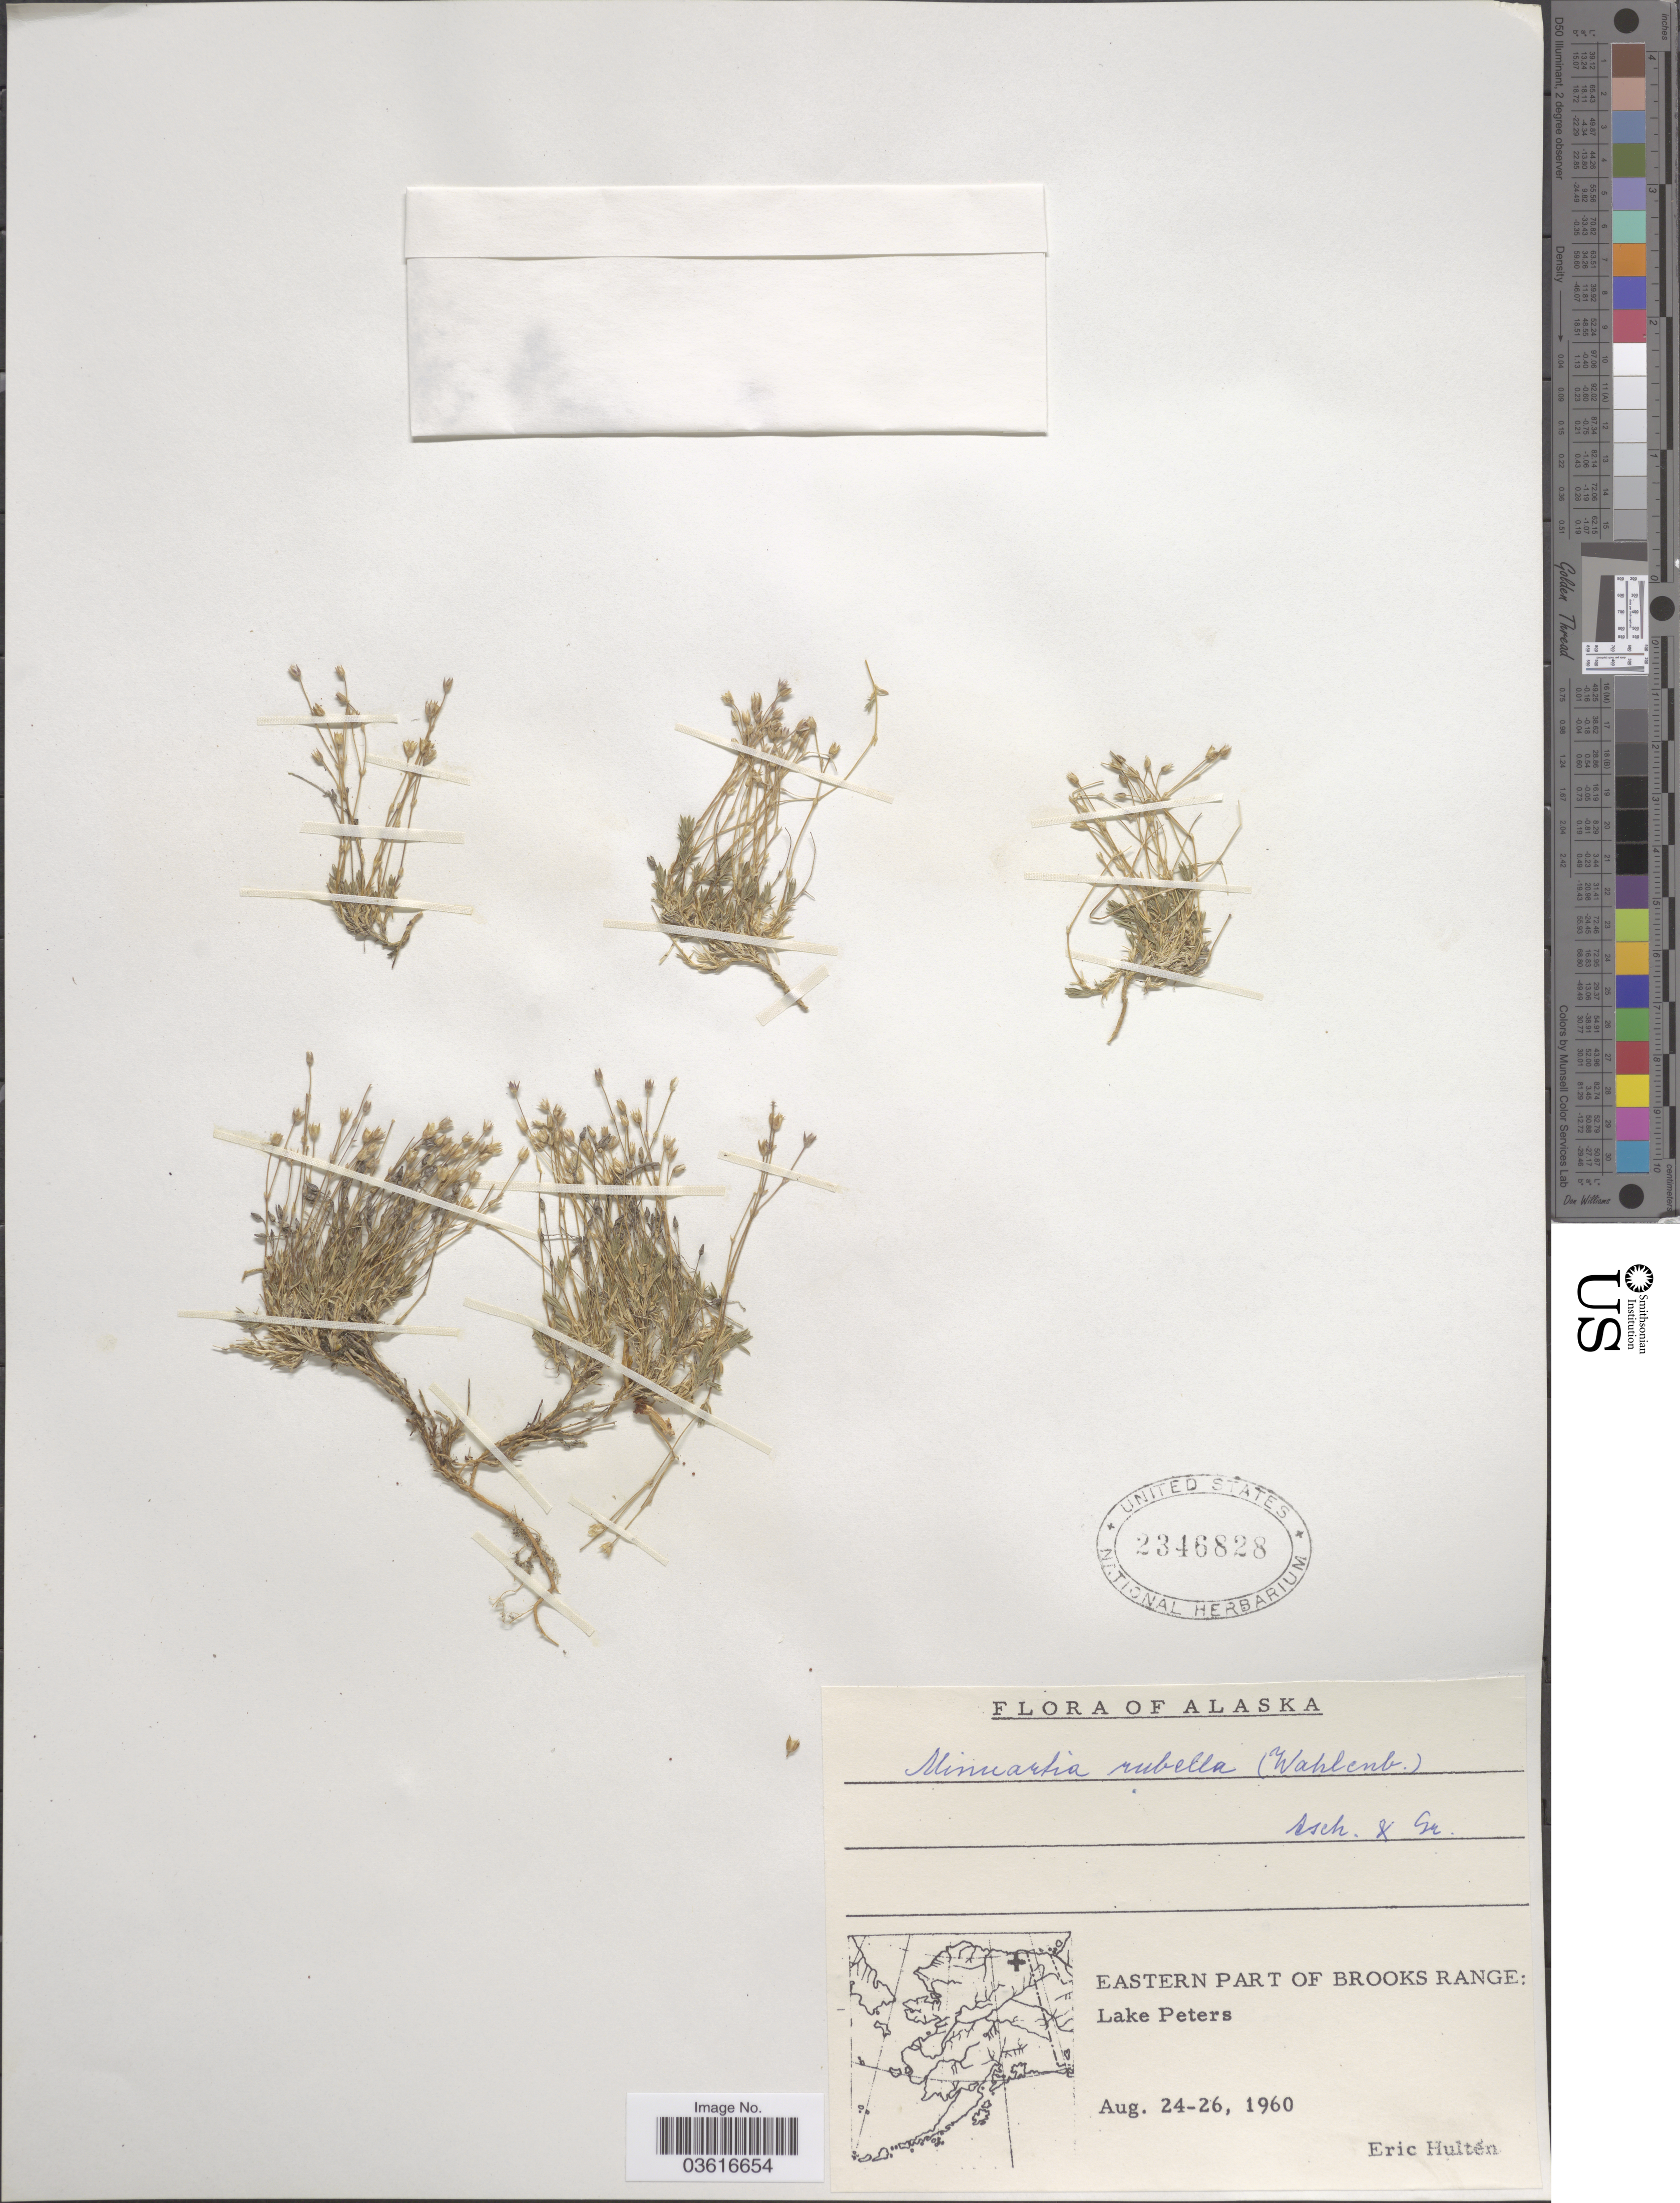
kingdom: Plantae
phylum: Tracheophyta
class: Magnoliopsida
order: Caryophyllales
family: Caryophyllaceae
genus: Minuartia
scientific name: Minuartia rubella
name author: (Wahlenb.) Hiern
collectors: E. G. Hultén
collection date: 1960-08-24/1960-08-26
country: United States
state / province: Alaska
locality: Eastern Part of Brooks Range: Lake Peters.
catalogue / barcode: US 2346828